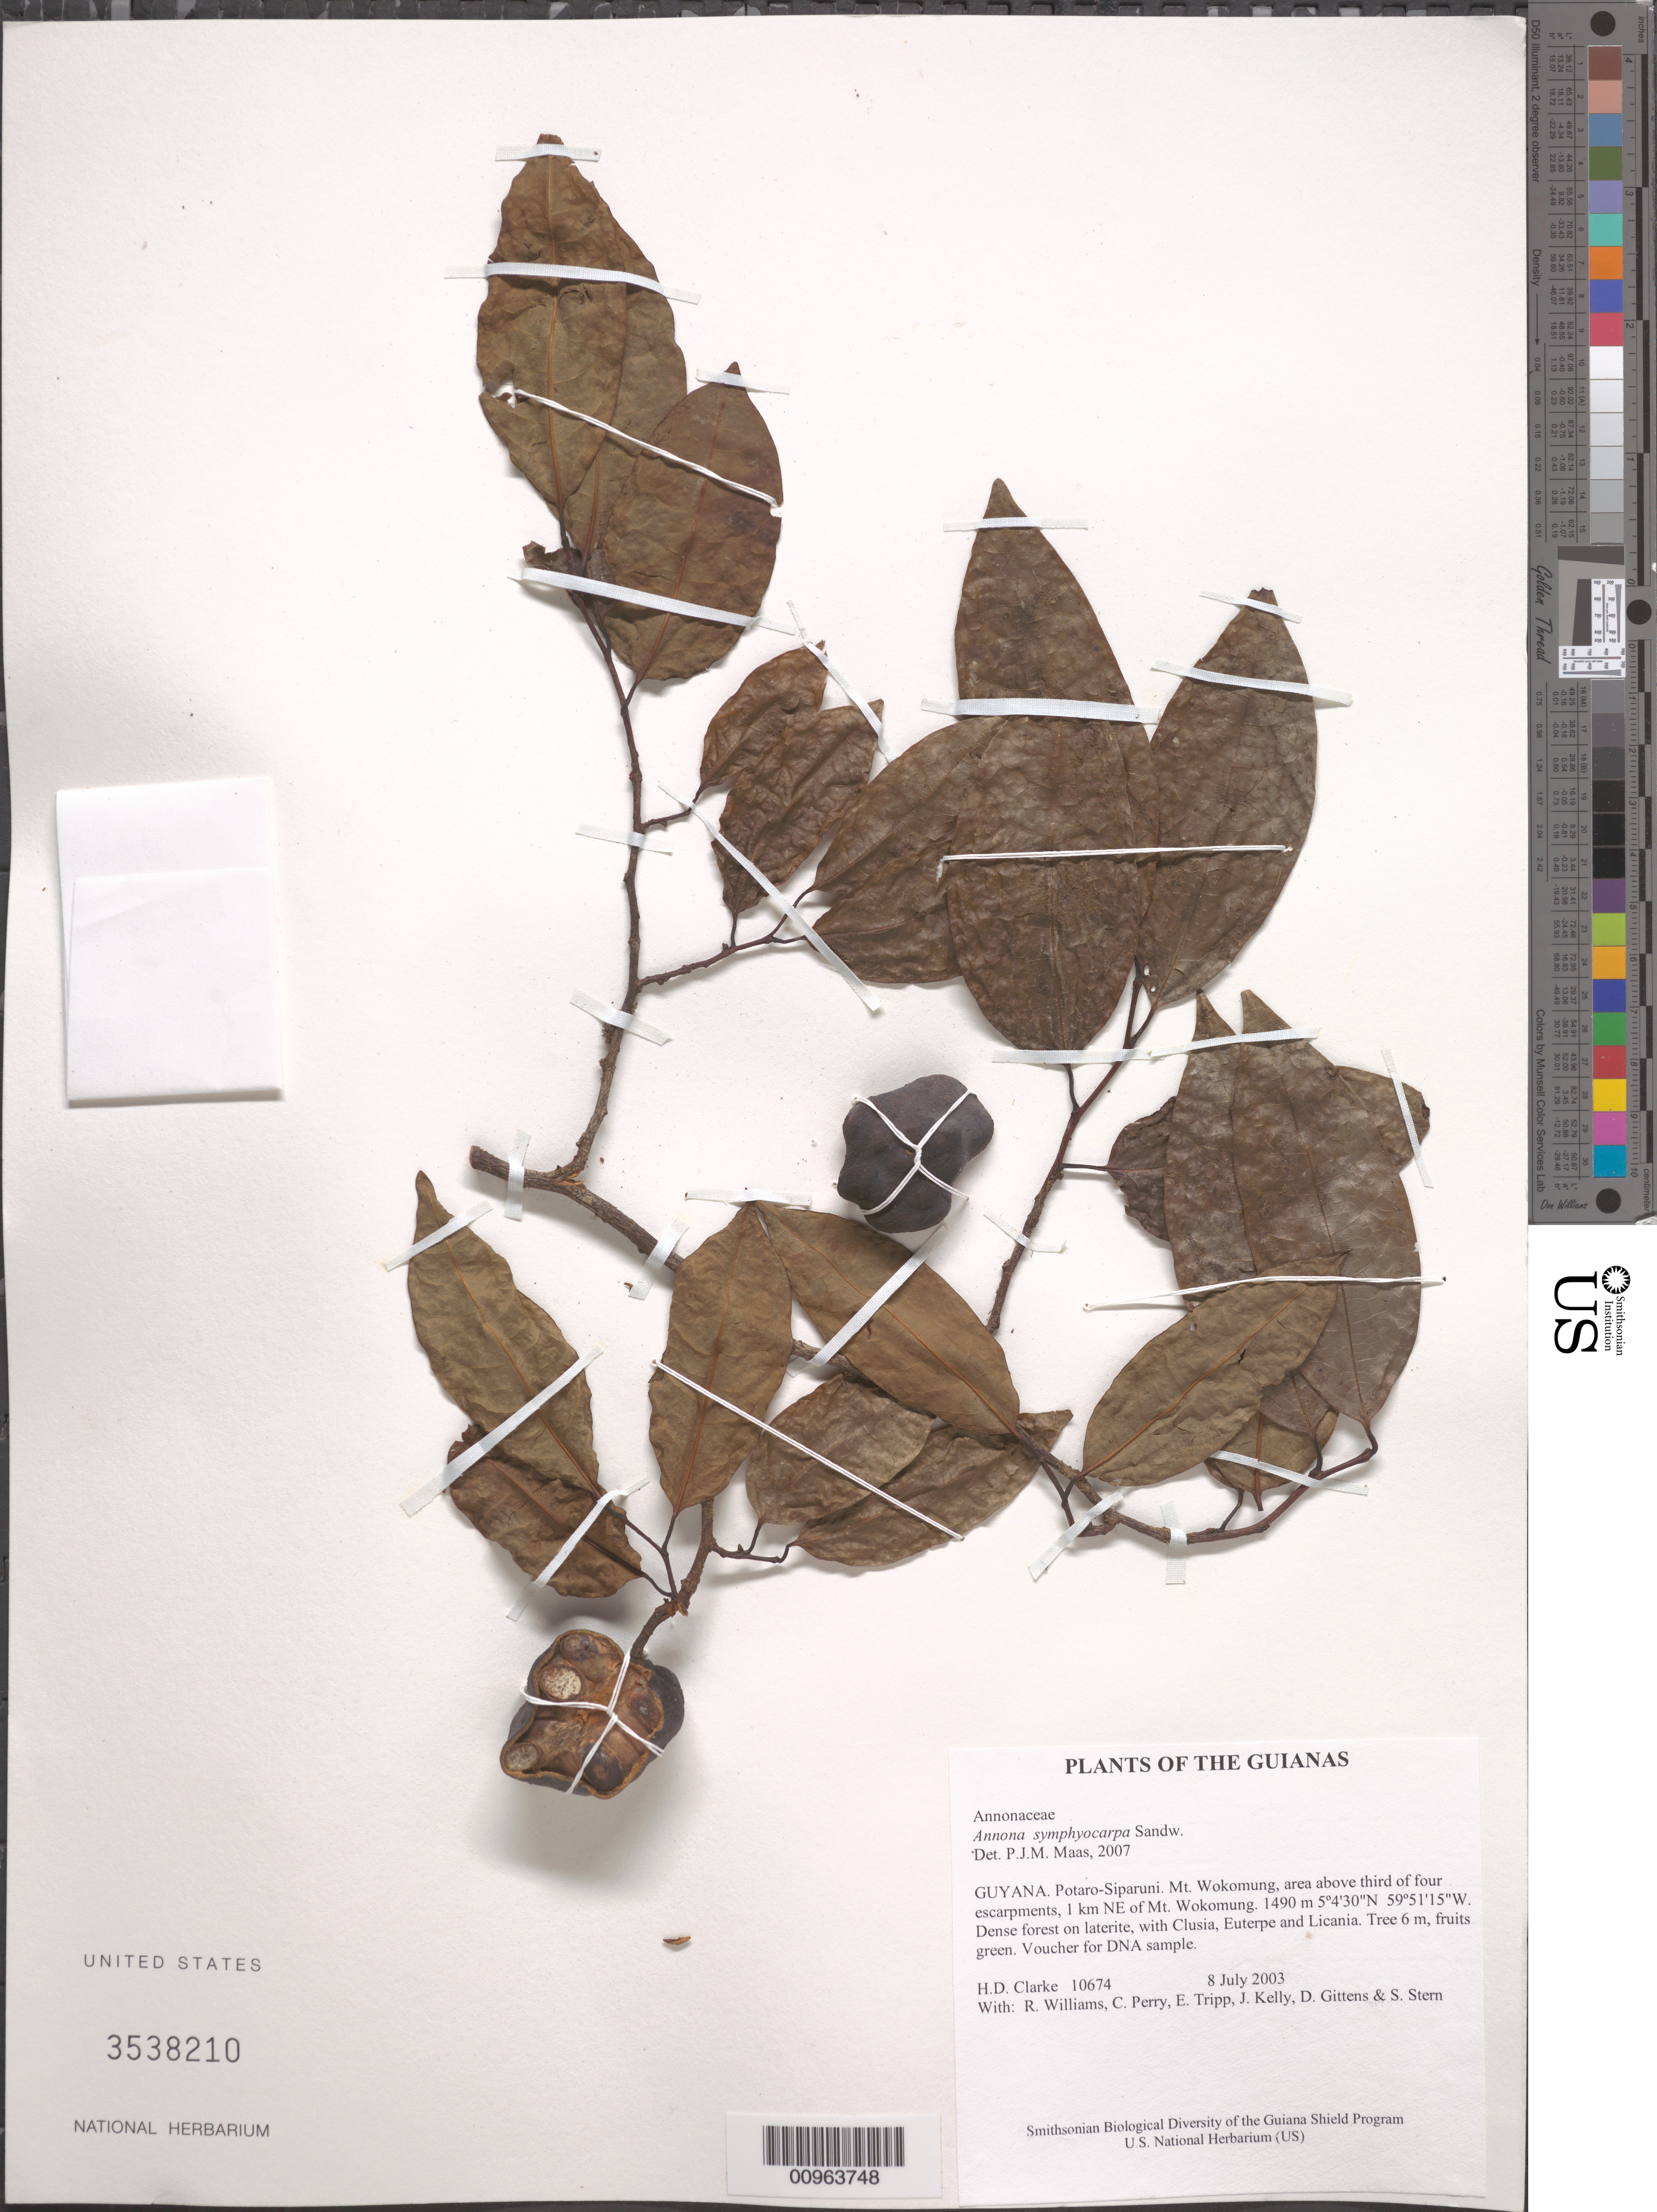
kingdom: Plantae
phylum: Tracheophyta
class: Magnoliopsida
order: Magnoliales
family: Annonaceae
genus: Annona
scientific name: Annona symphyocarpa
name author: Sandwith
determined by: Maas, Paul J. M.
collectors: H. D. Clarke, R. Williams, C. Perry, E. Tripp, J. Kelly, D. Gittens & S. R. Stern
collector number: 10674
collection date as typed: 8 July 2003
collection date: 2003-07-08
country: Guyana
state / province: Potaro-Siparuni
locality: Mt. Wokomung, area above third of four escarpments, 1 km NE of Mt. Wokomung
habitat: Dense forest on laterite, with Clusia, Euterpe and Licania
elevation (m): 1490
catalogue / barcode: US 3538210